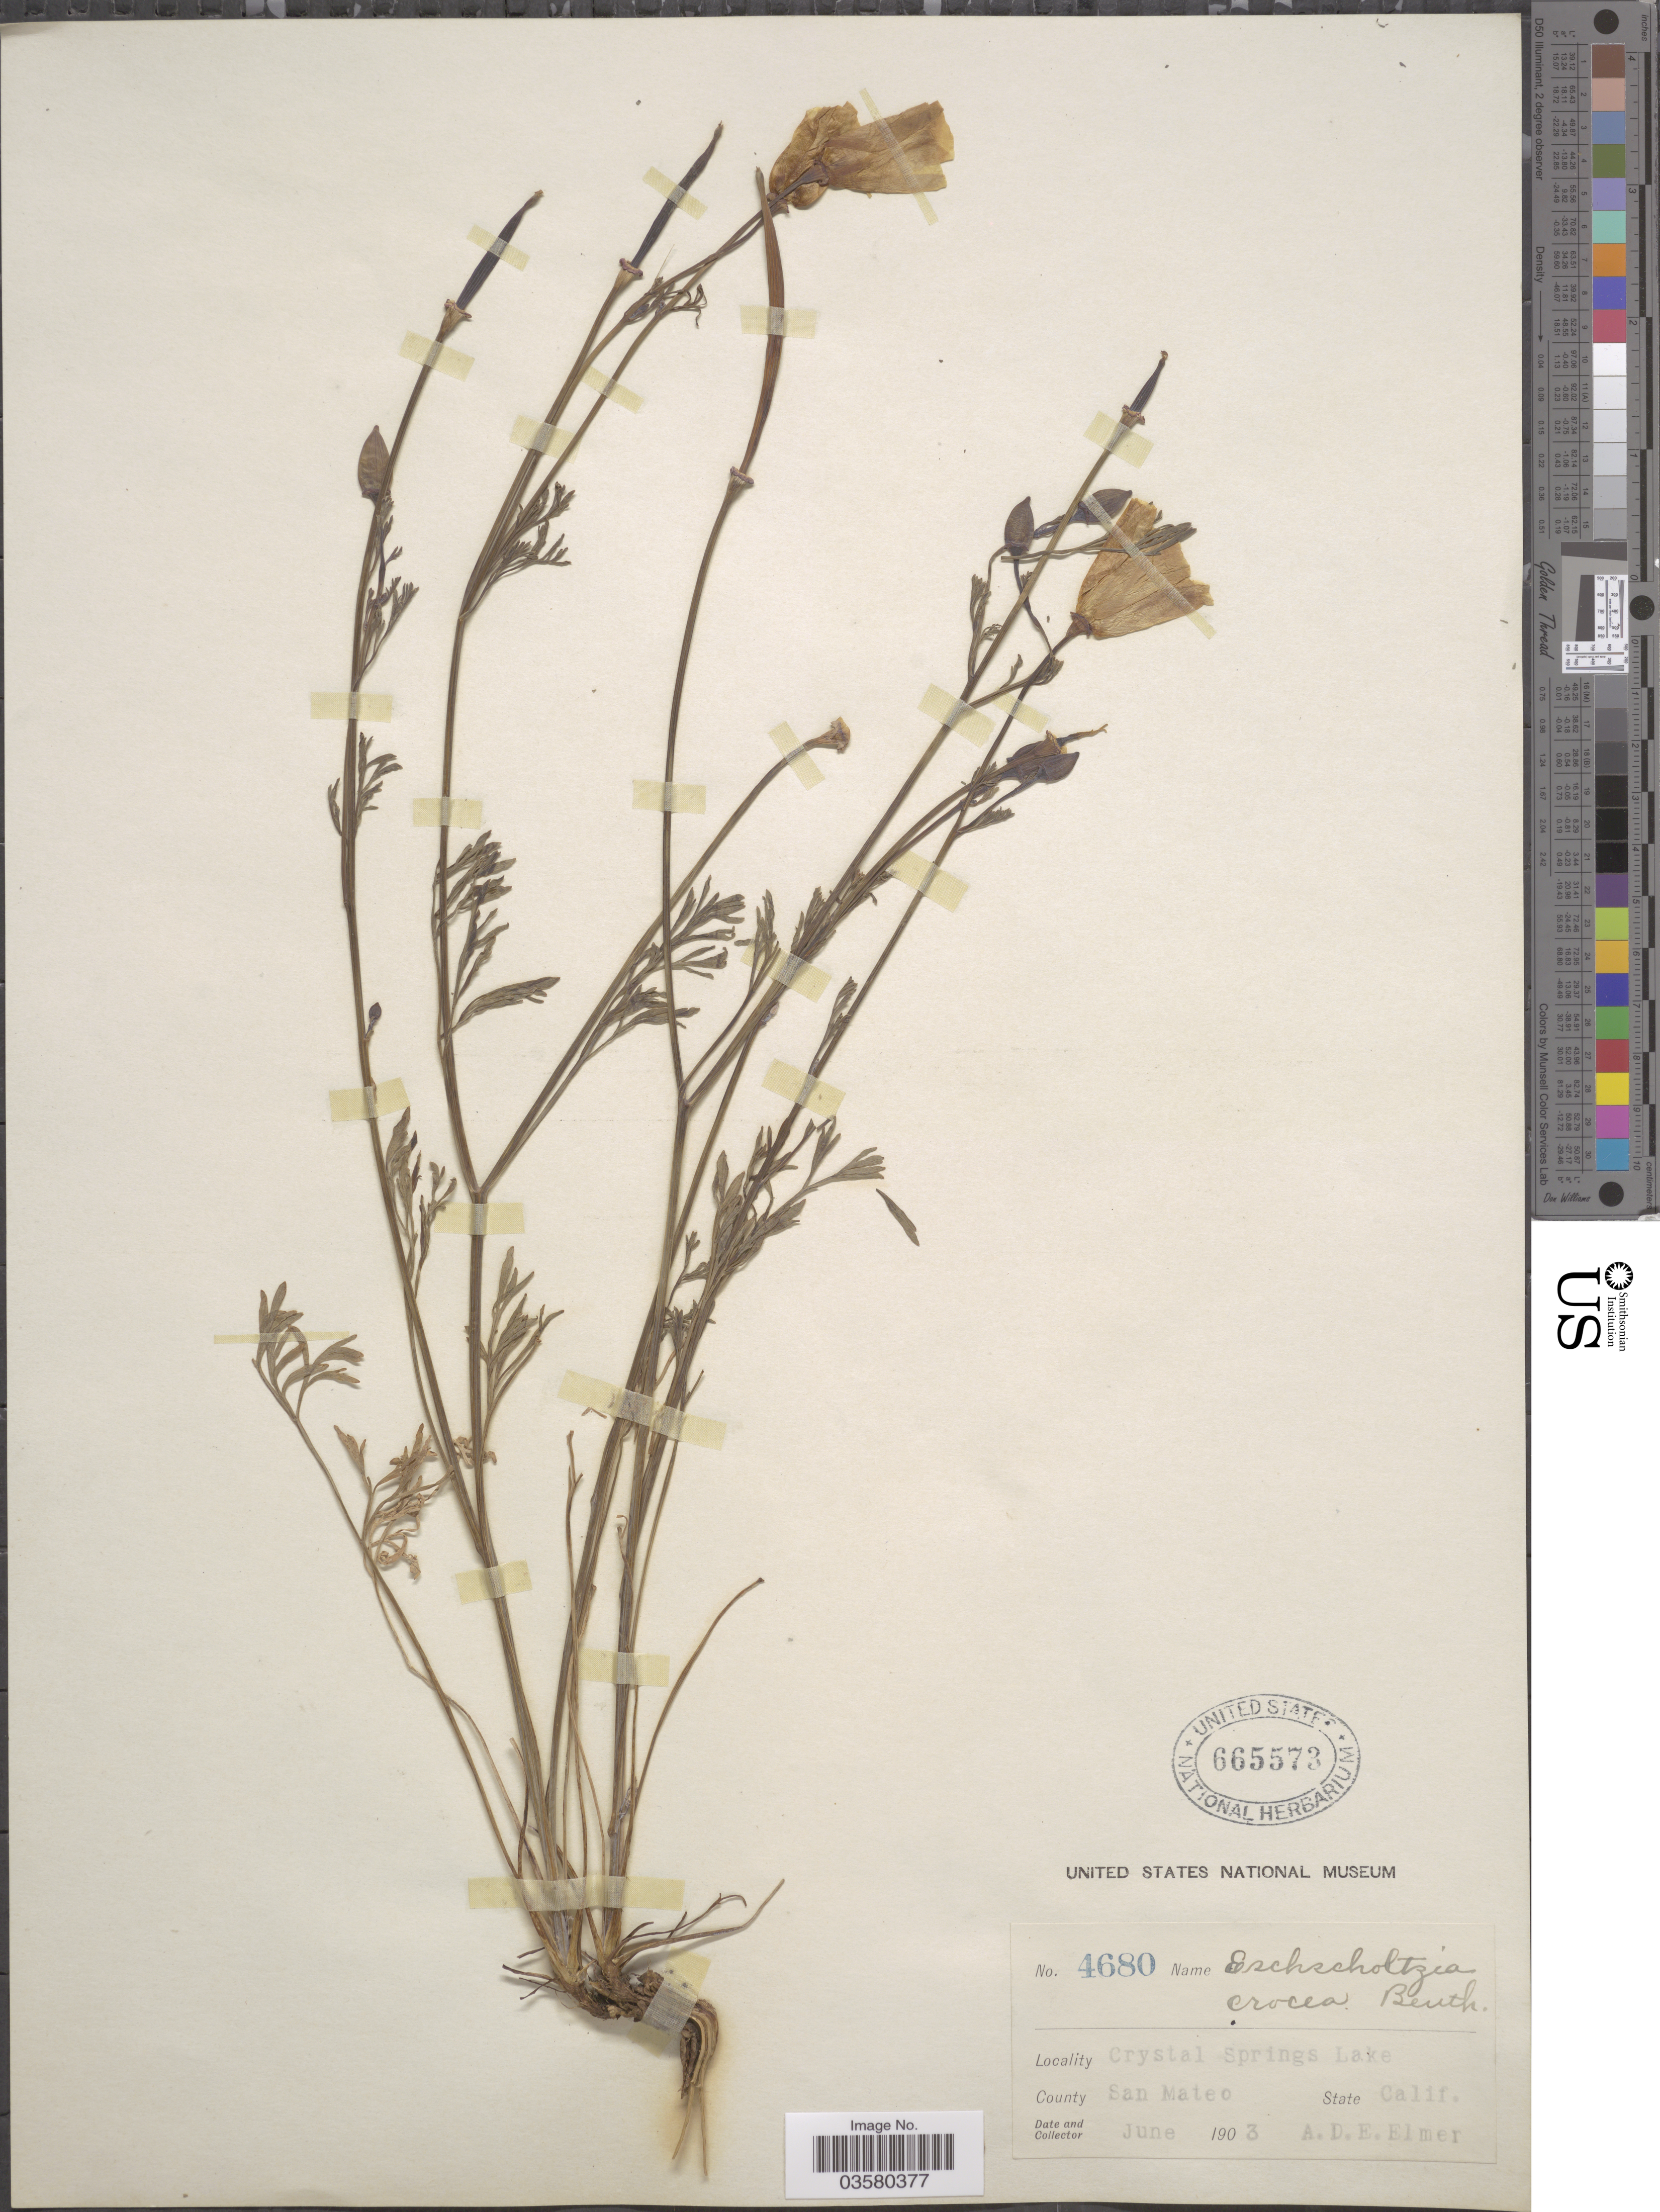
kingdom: Plantae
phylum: Tracheophyta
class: Magnoliopsida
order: Ranunculales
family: Papaveraceae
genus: Eschscholzia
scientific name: Eschscholzia californica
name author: Cham.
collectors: A. D. E. Elmer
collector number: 4680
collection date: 1903-06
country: United States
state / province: California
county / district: San Mateo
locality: Crystal Springs Lake. County San Mateo.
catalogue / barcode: US 665573